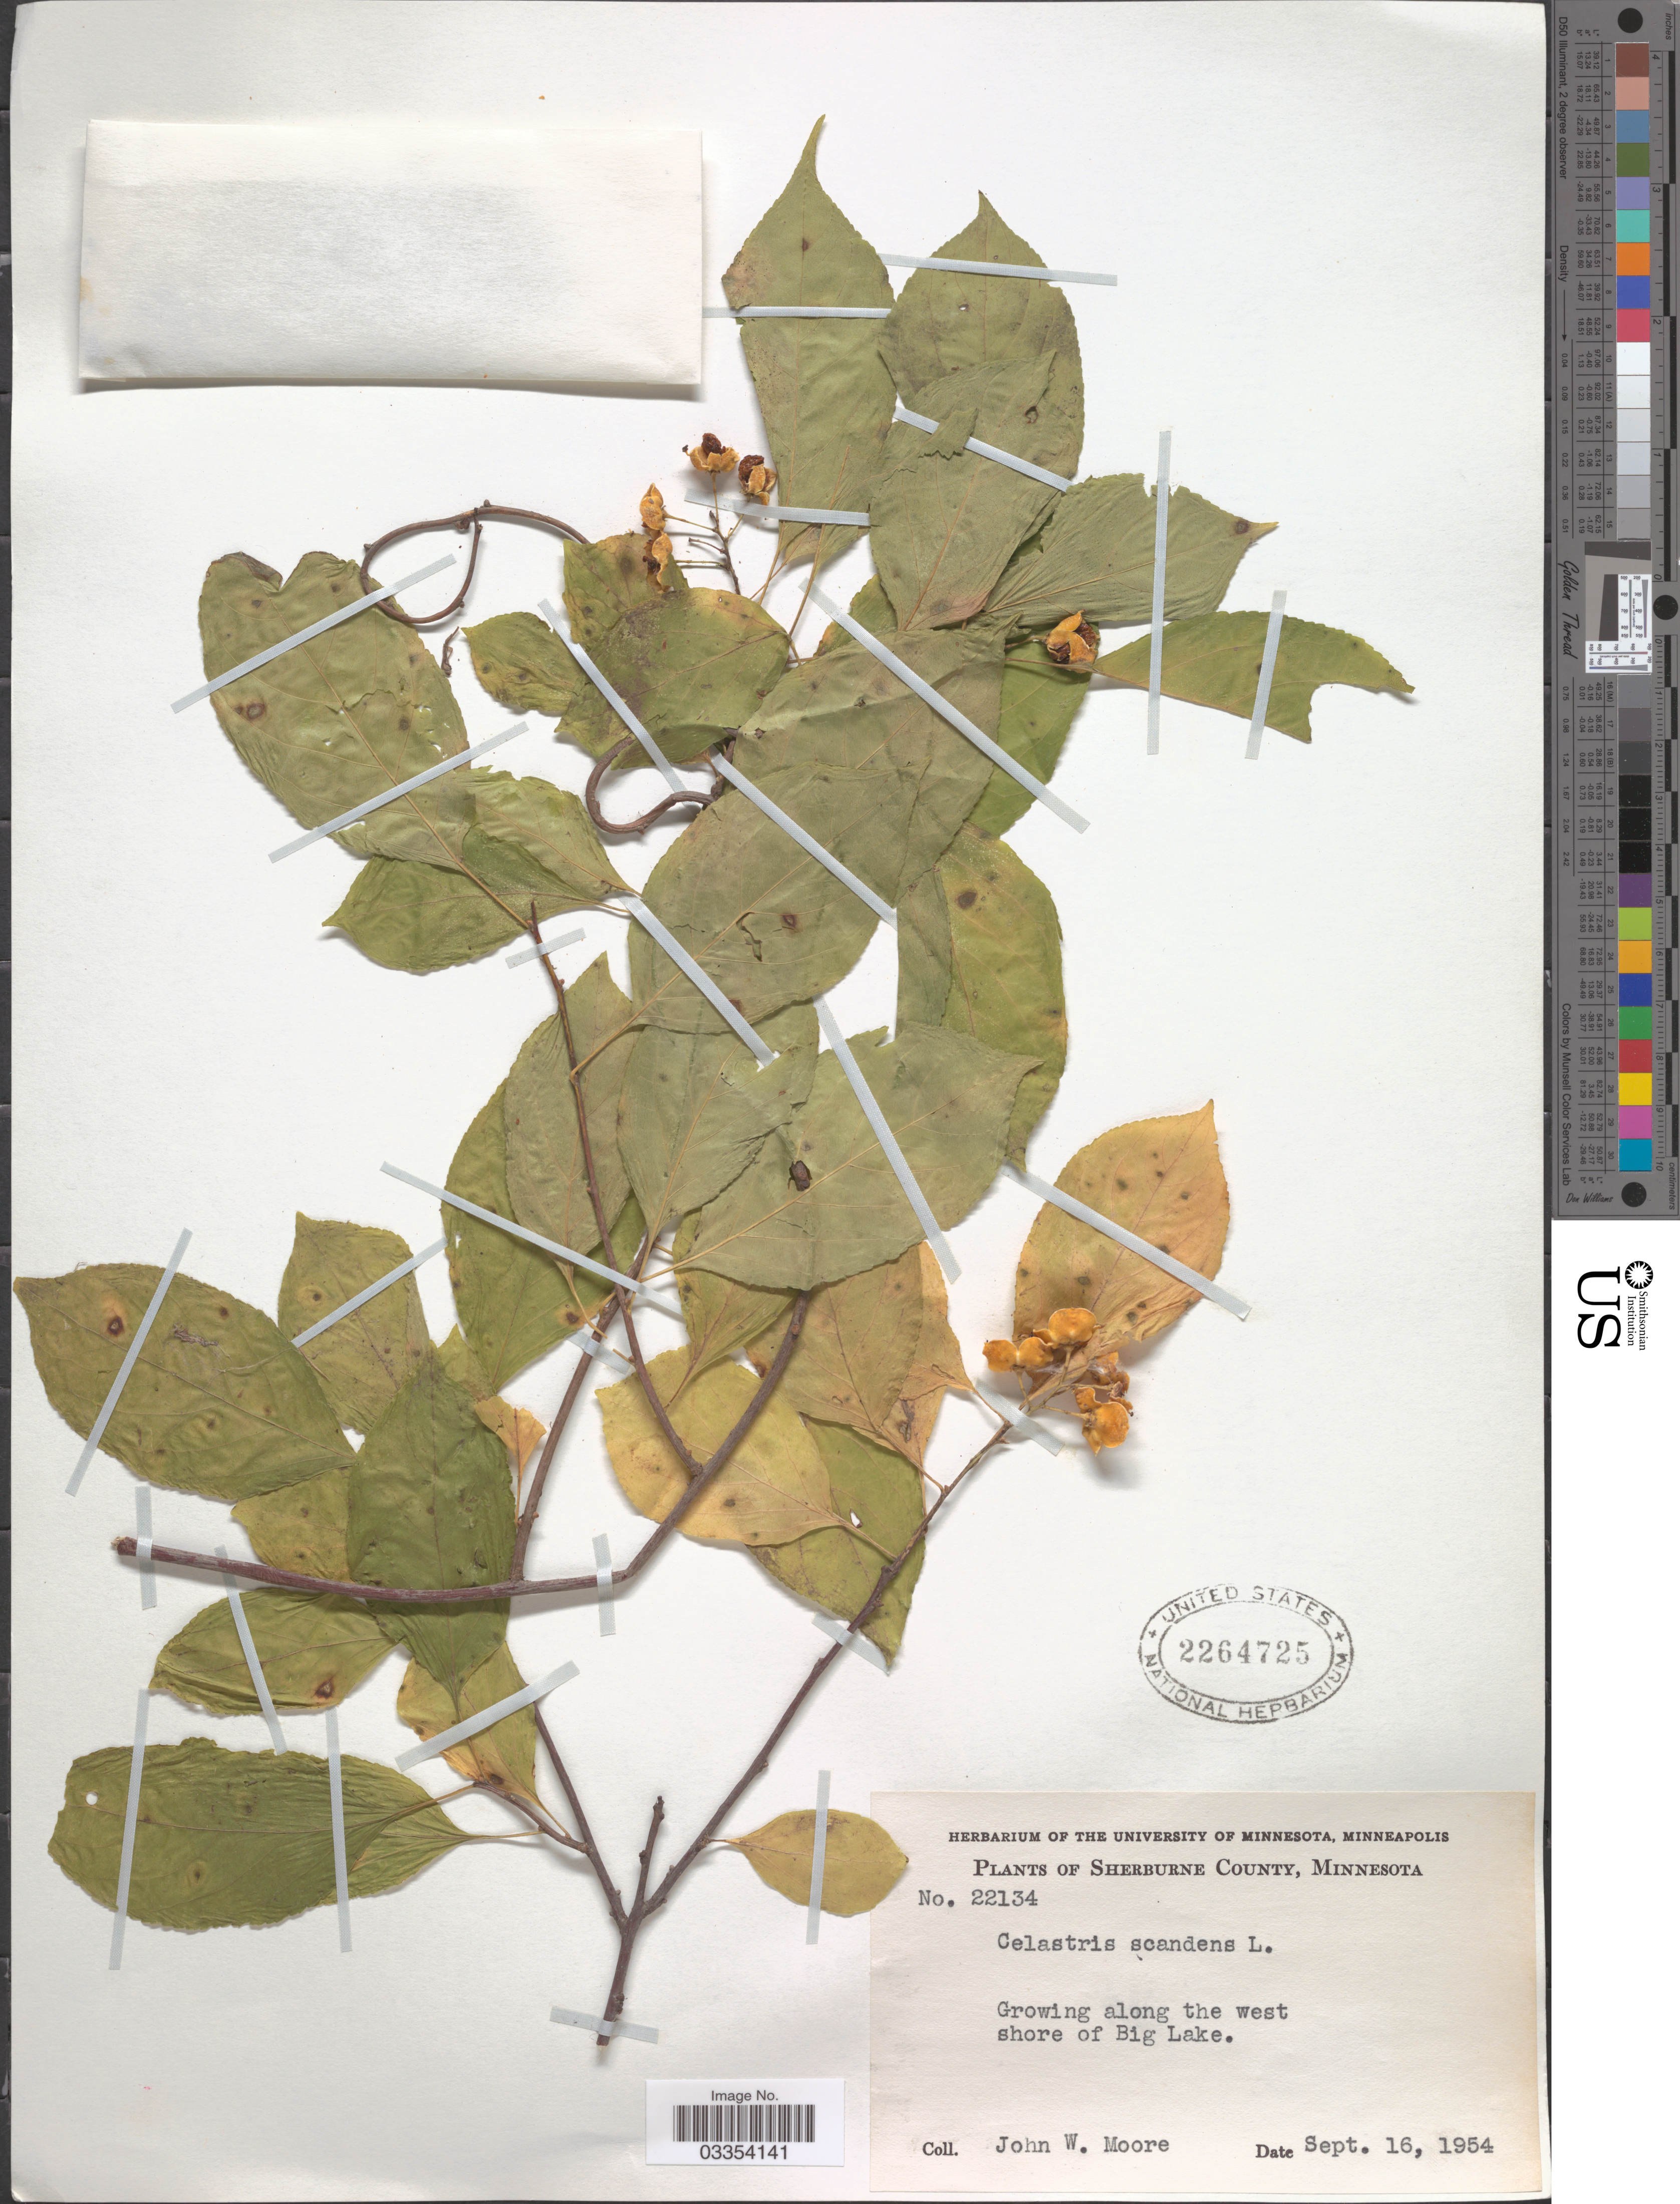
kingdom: Plantae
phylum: Tracheophyta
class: Magnoliopsida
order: Celastrales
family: Celastraceae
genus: Celastrus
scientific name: Celastrus scandens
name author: L.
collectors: J. Moore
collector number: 22134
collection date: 1954-09-16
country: United States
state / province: Minnesota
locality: Sherburne County. Growing along the west shore of Big Lake.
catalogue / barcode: US 2264725